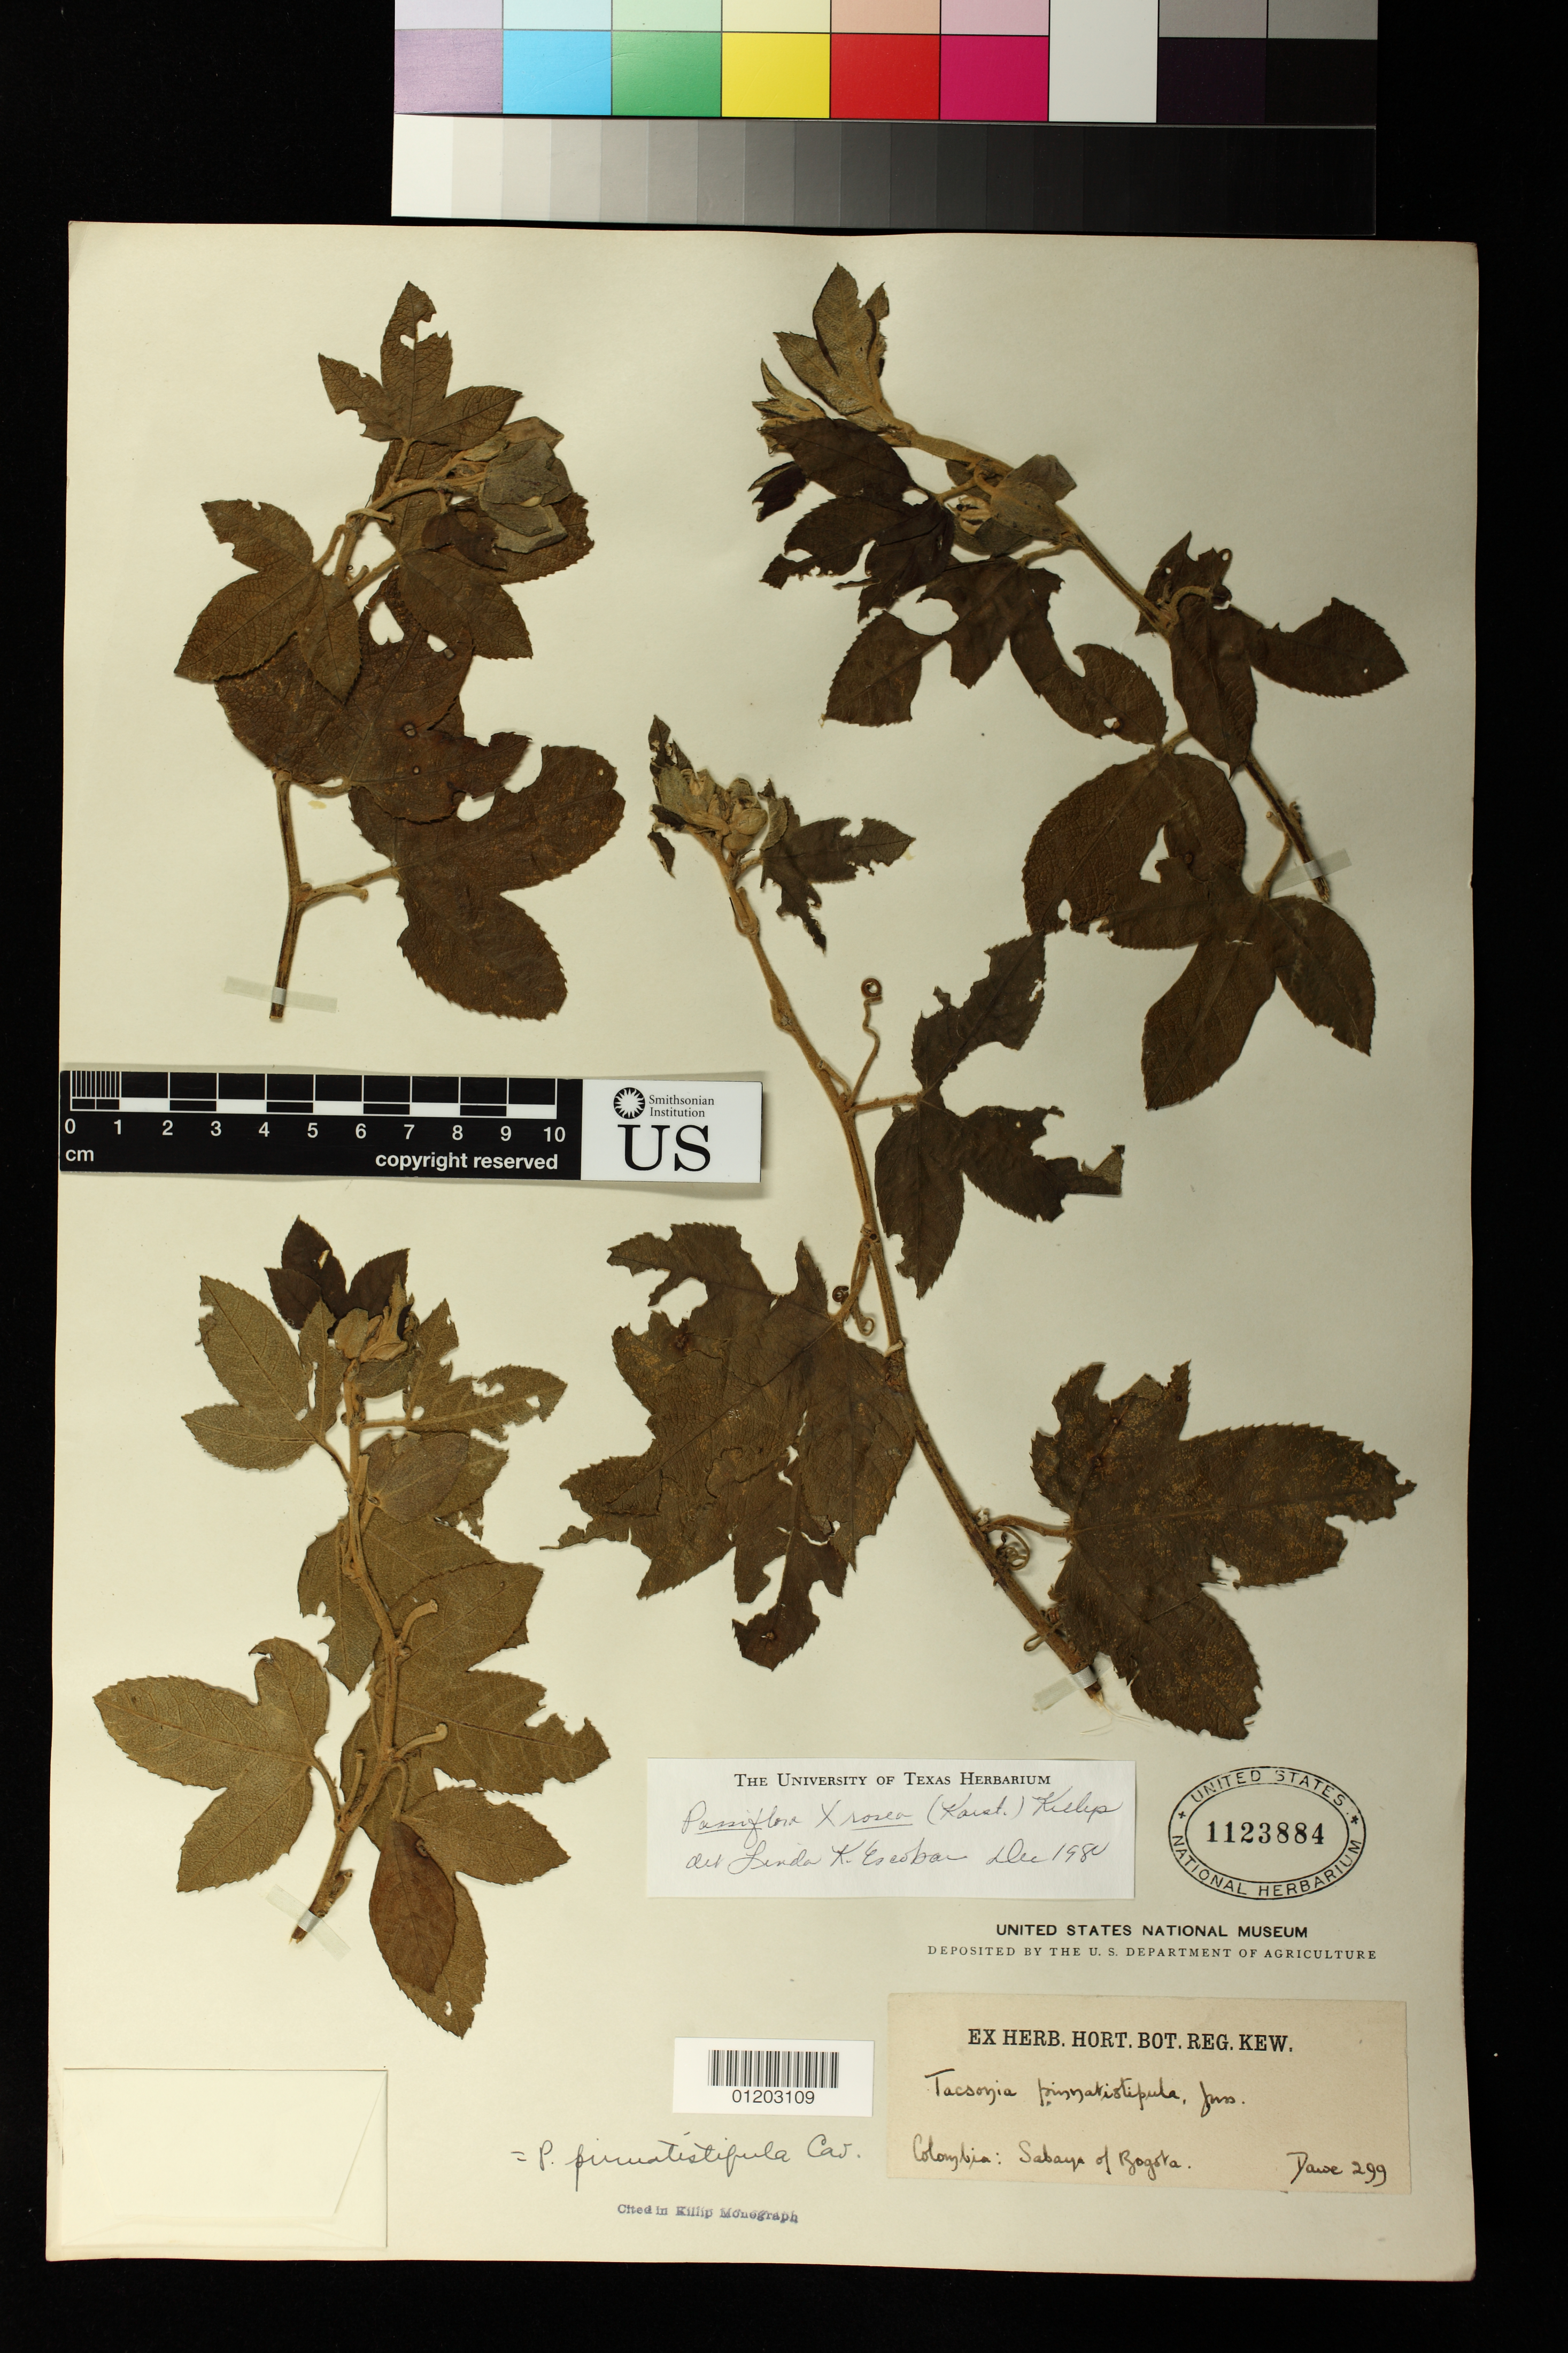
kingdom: Plantae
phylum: Tracheophyta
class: Magnoliopsida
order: Malpighiales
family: Passifloraceae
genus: Passiflora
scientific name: Passiflora x rosea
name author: (H. Karst.) Killip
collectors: Dawe, --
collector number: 299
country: Colombia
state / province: Bogota D.C.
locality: Sabaya of Bogota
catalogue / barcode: US 1123884